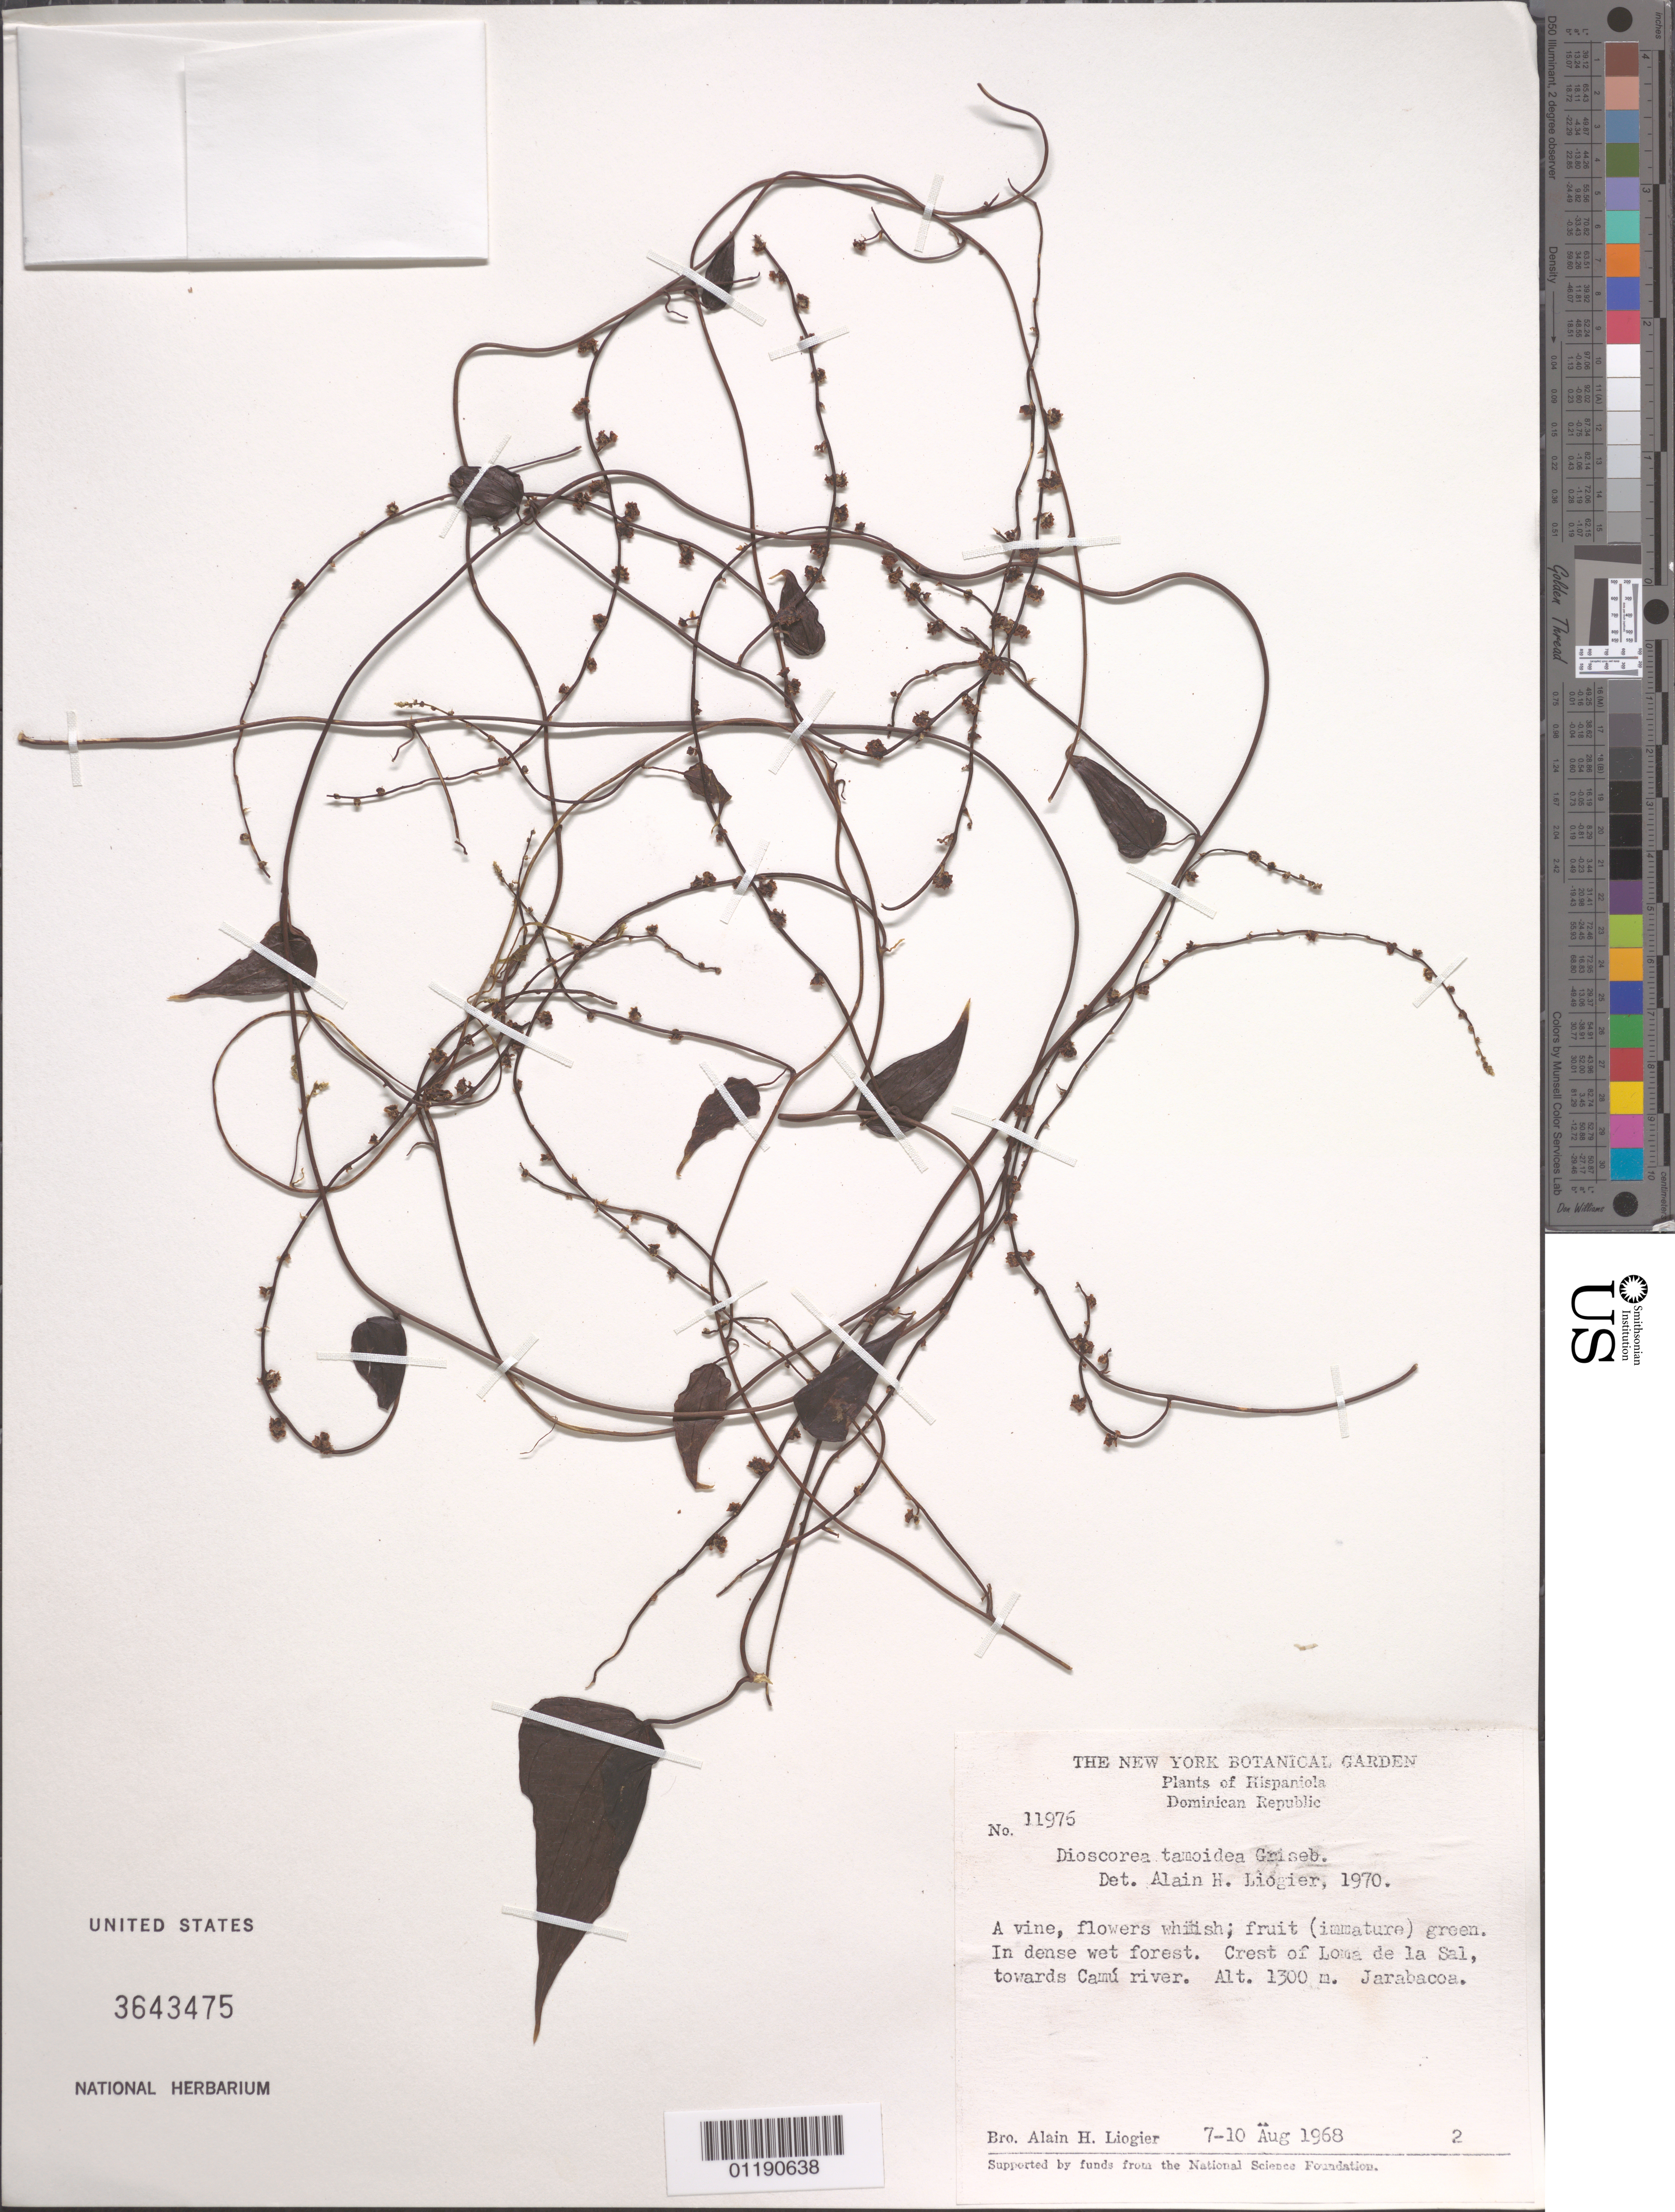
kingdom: Plantae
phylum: Tracheophyta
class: Liliopsida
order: Dioscoreales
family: Dioscoreaceae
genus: Dioscorea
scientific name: Dioscorea tamoidea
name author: Griseb.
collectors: A. H. Liogier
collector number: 11975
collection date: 1968-08-07/1968-08-19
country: Dominican Republic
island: Hispaniola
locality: Crest of Loma de la Sal, towards Camí river.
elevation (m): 1300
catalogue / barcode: US 3643475